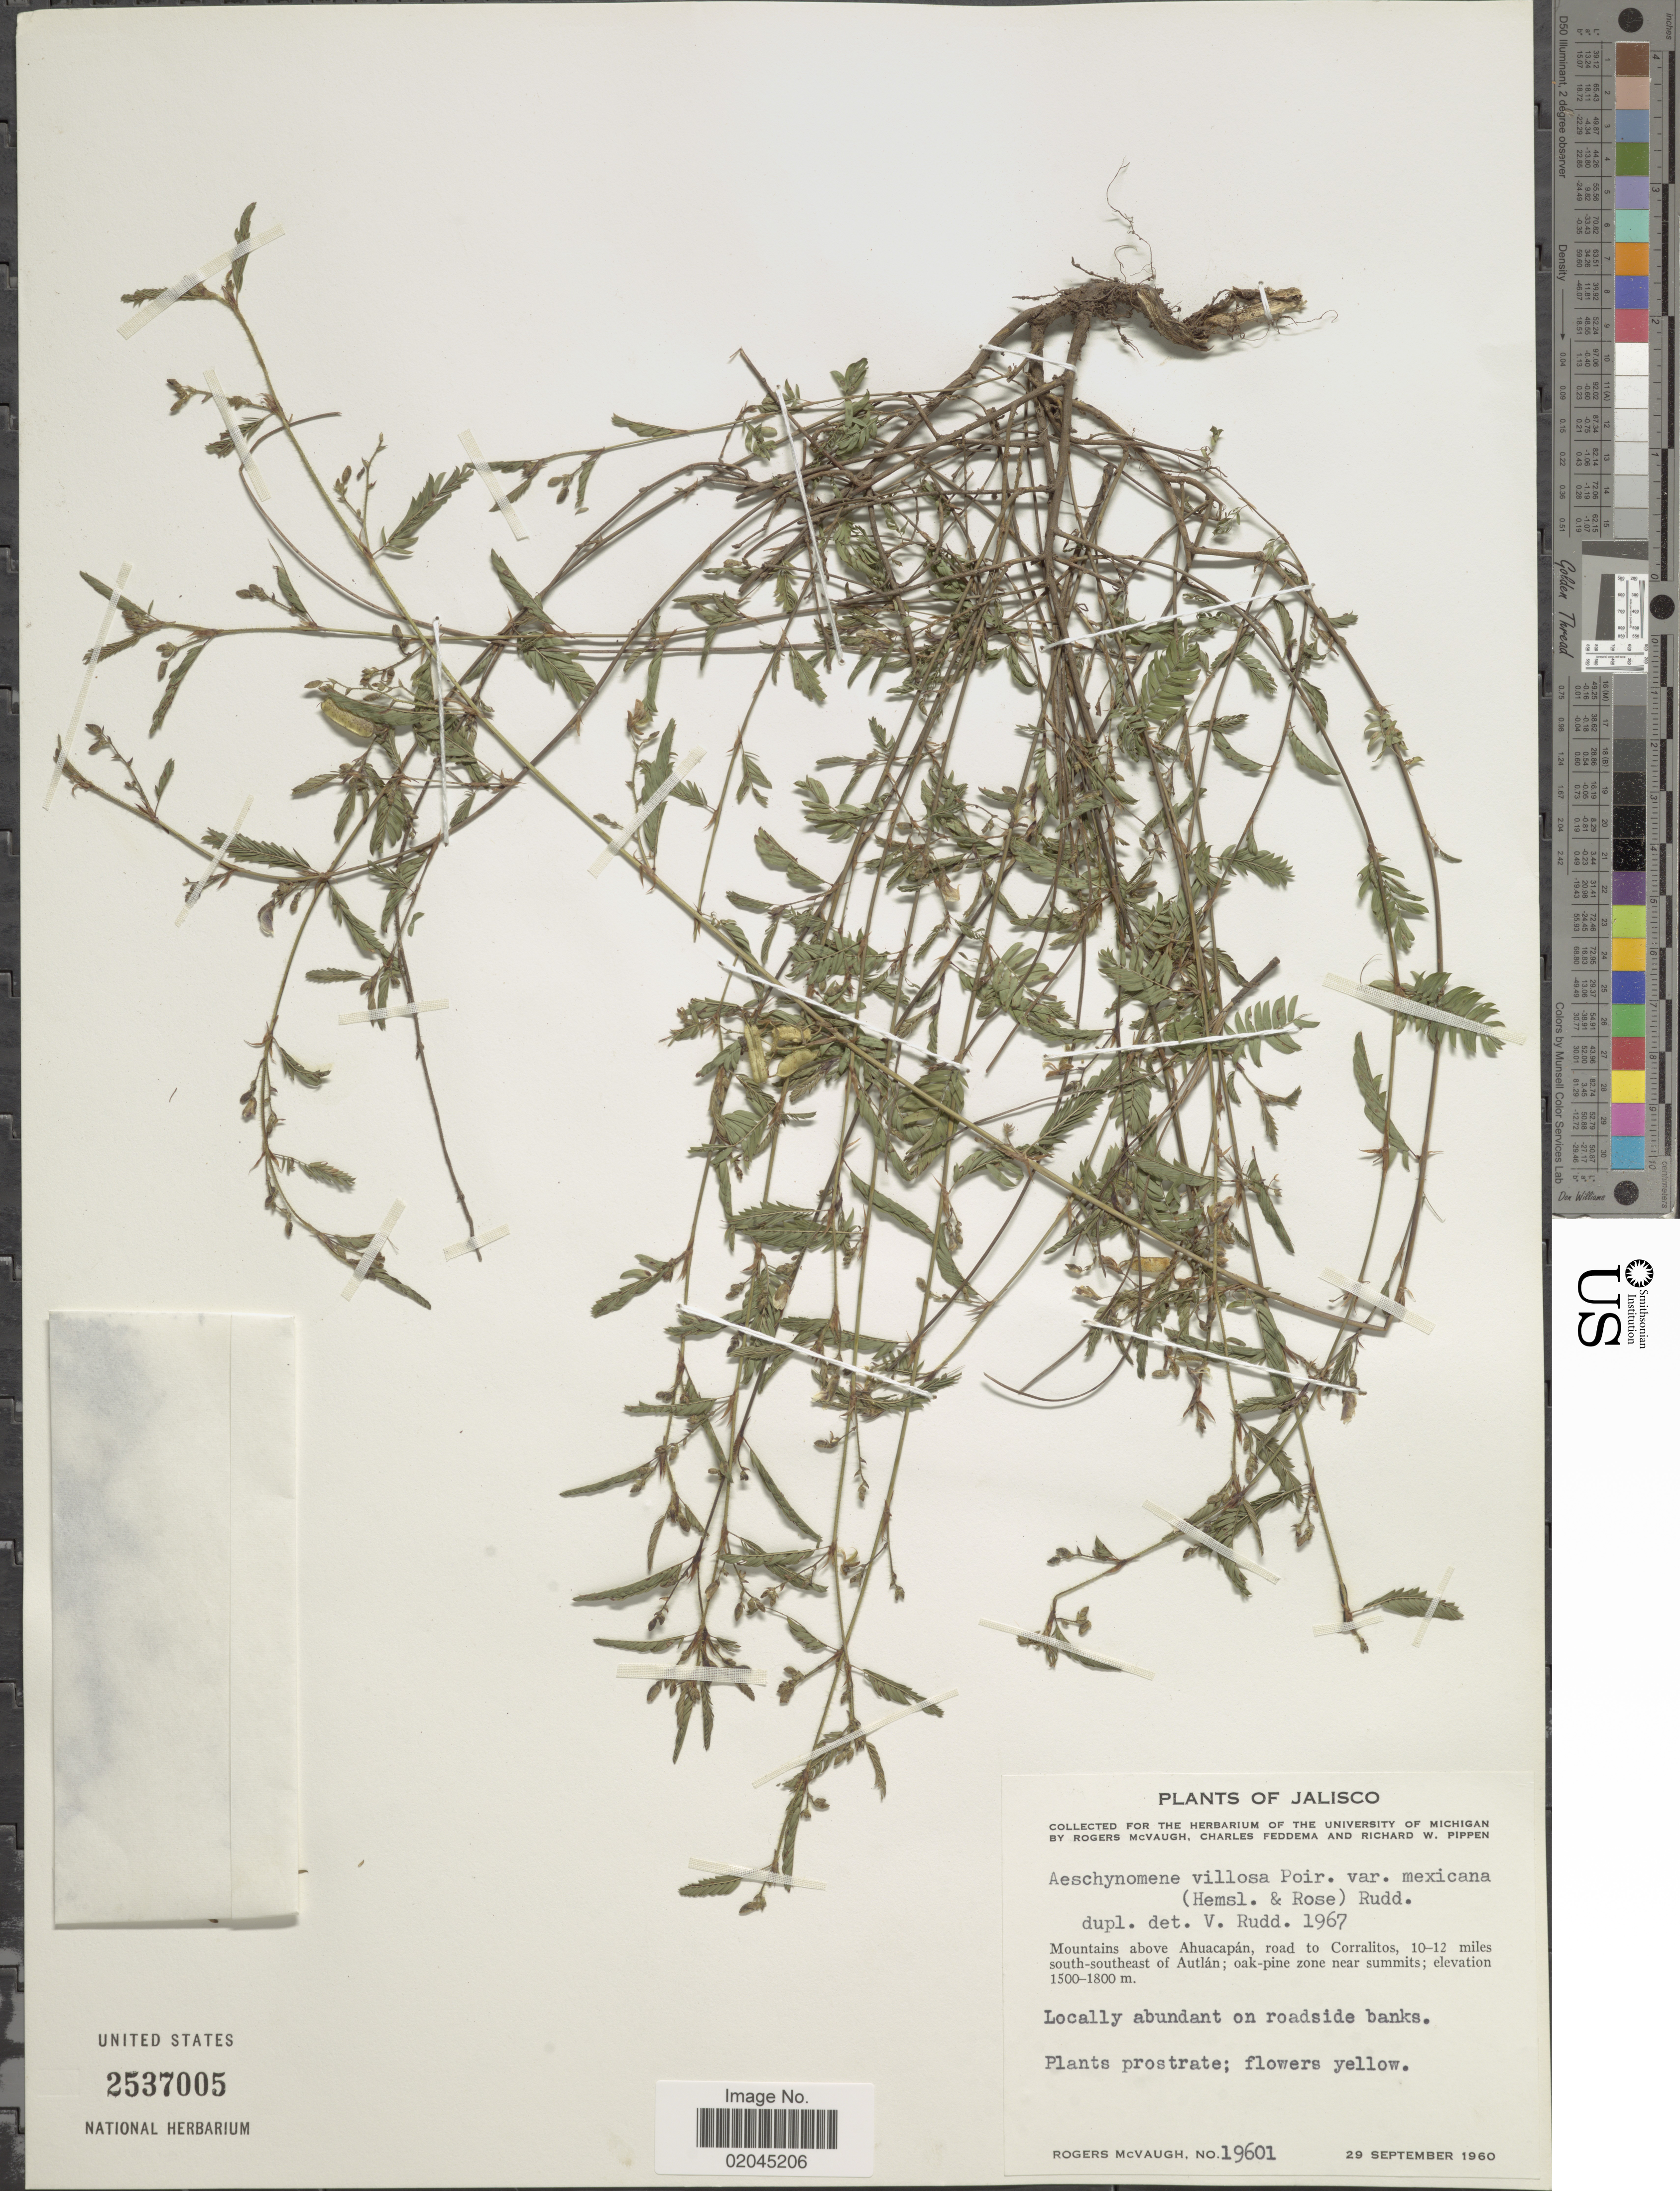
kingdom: Plantae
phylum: Tracheophyta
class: Magnoliopsida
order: Fabales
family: Fabaceae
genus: Aeschynomene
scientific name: Aeschynomene villosa var. mexicana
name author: (Micheli ex Donn. Sm.) Rudd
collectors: R. McVaugh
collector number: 19601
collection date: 1960-09-29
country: Mexico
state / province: Jalisco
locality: Mountains above Ahuacapán, road to Corralitos, 10-12 miles south-southeast of Autlán; oak-pine zone near summits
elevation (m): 1500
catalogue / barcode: US 2537005